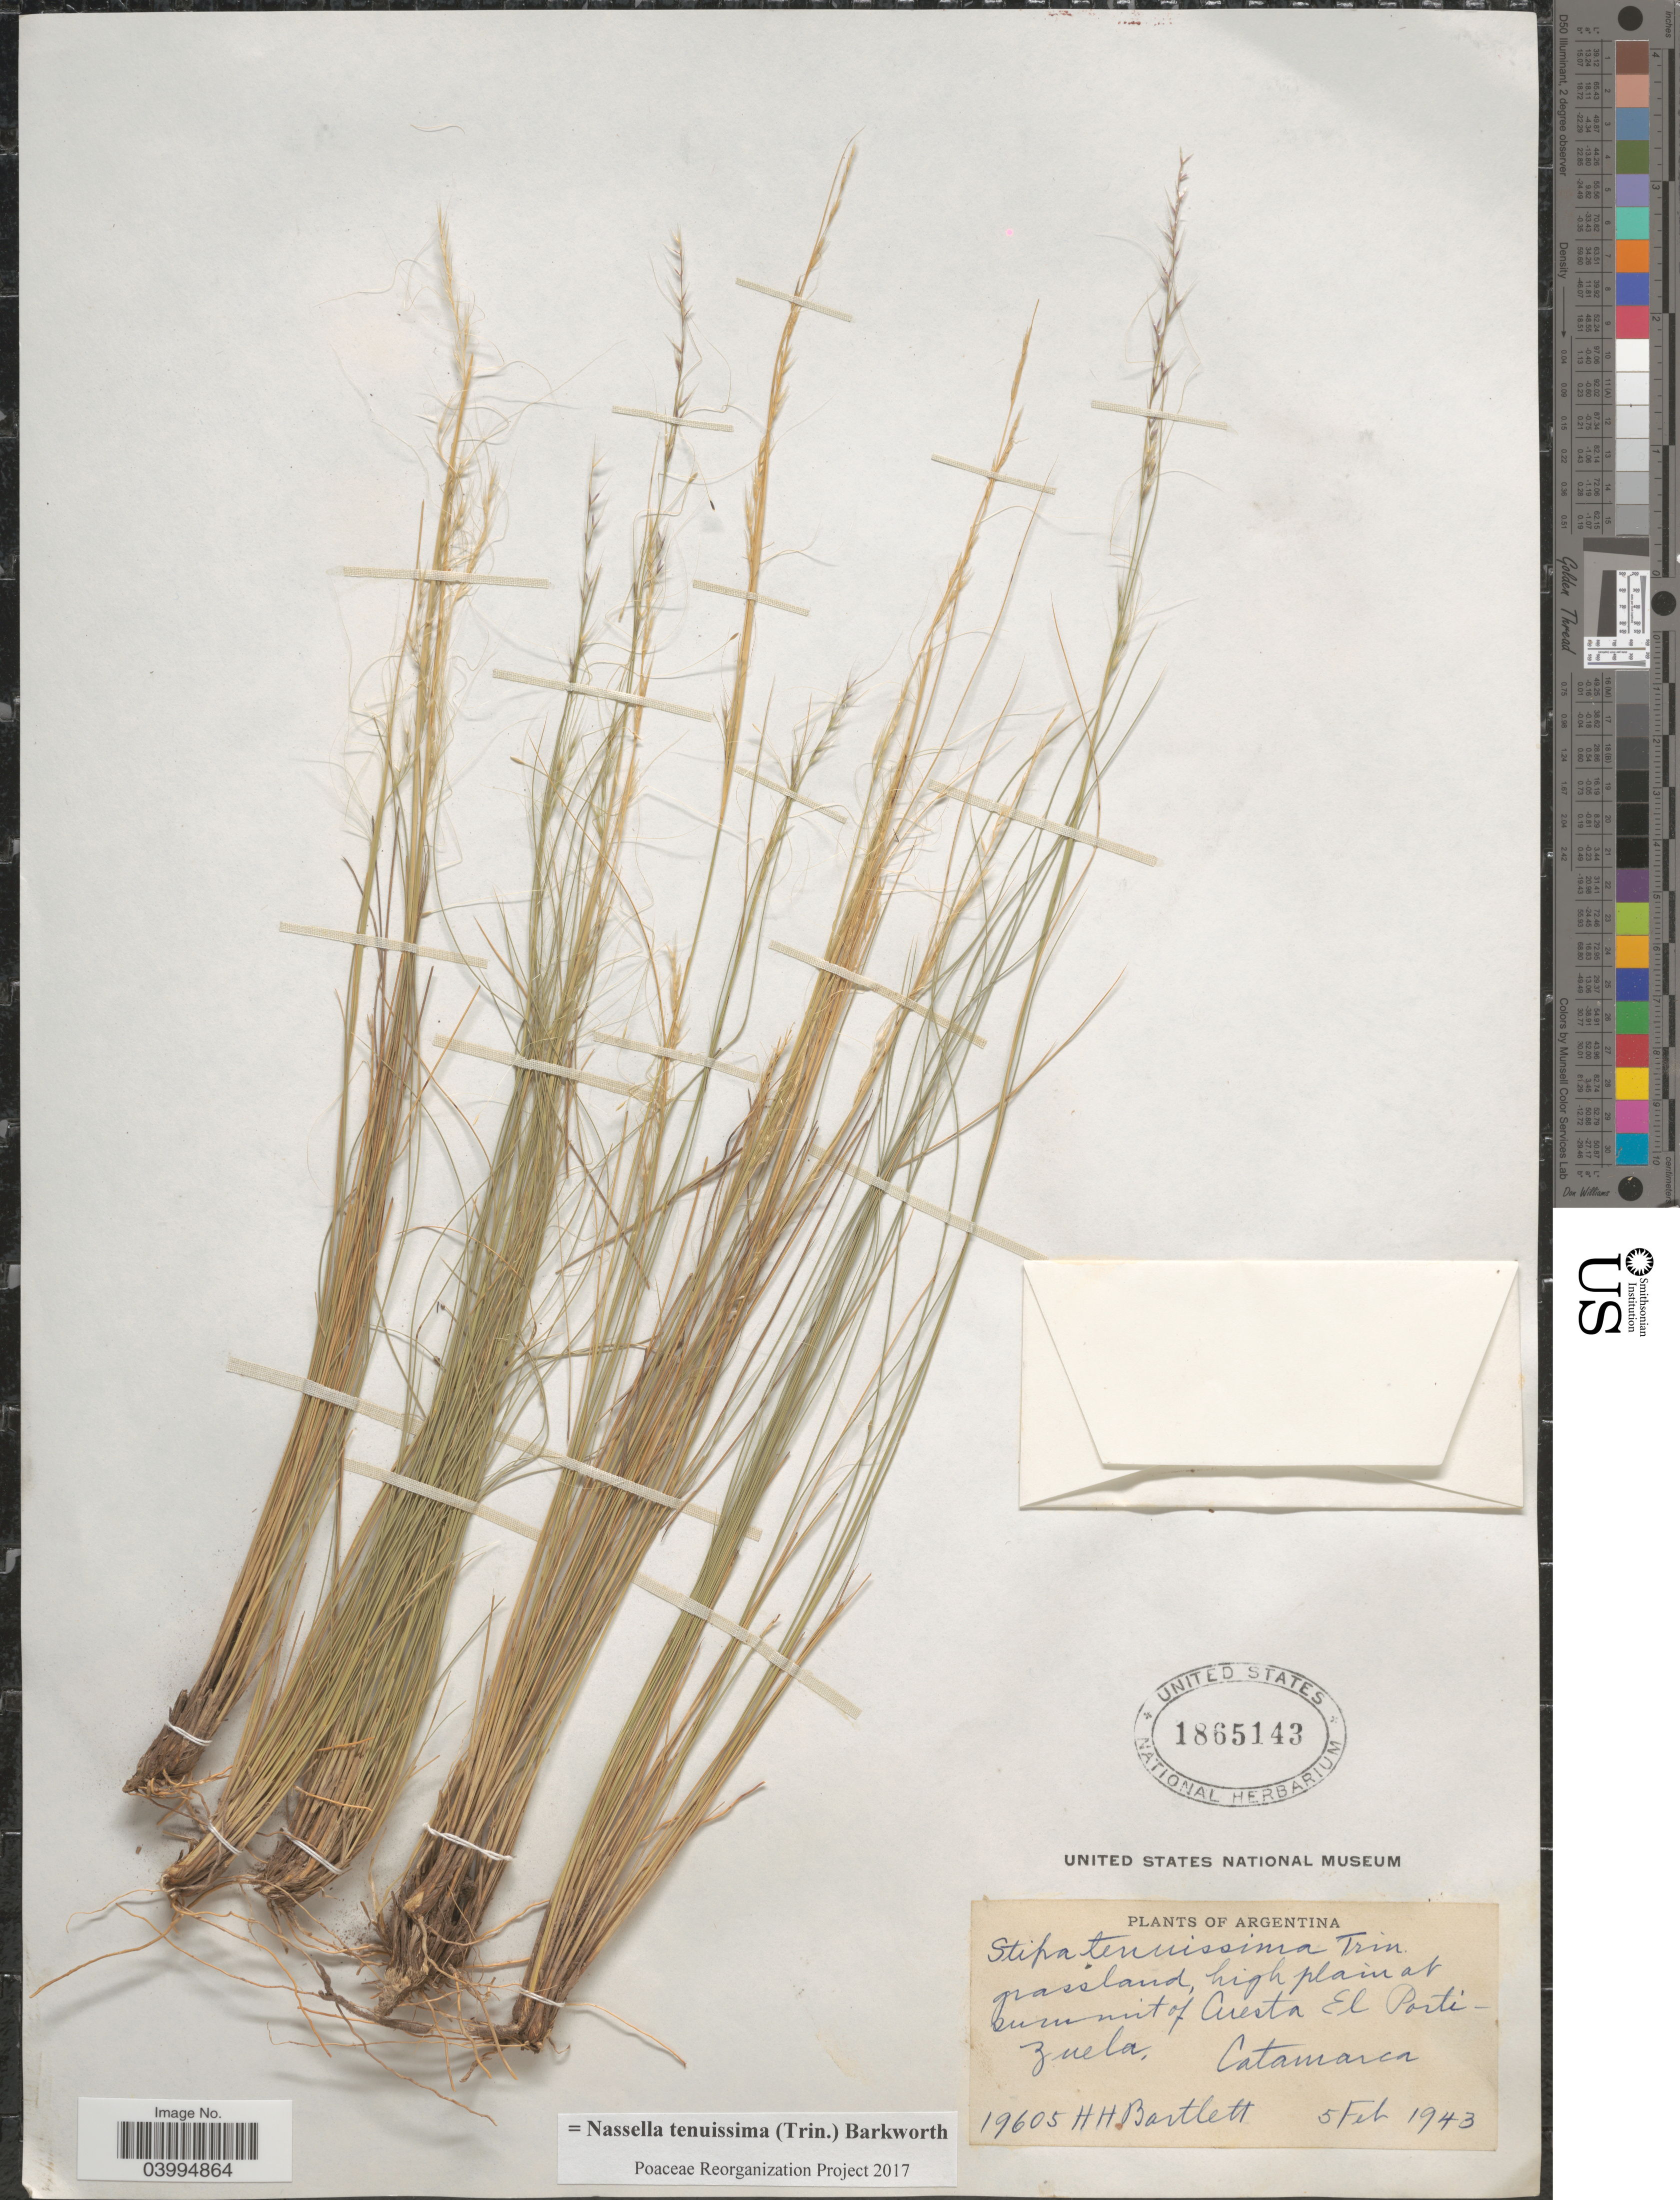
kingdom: Plantae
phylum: Tracheophyta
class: Liliopsida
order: Poales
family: Poaceae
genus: Nassella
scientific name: Nassella tenuissima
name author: (Trin.) Barkworth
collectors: H. H. Bartlett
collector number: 19605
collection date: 1943-02-05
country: Argentina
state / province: Catamarca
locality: High plain at Cuesta El Portizuela.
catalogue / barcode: US 1865143